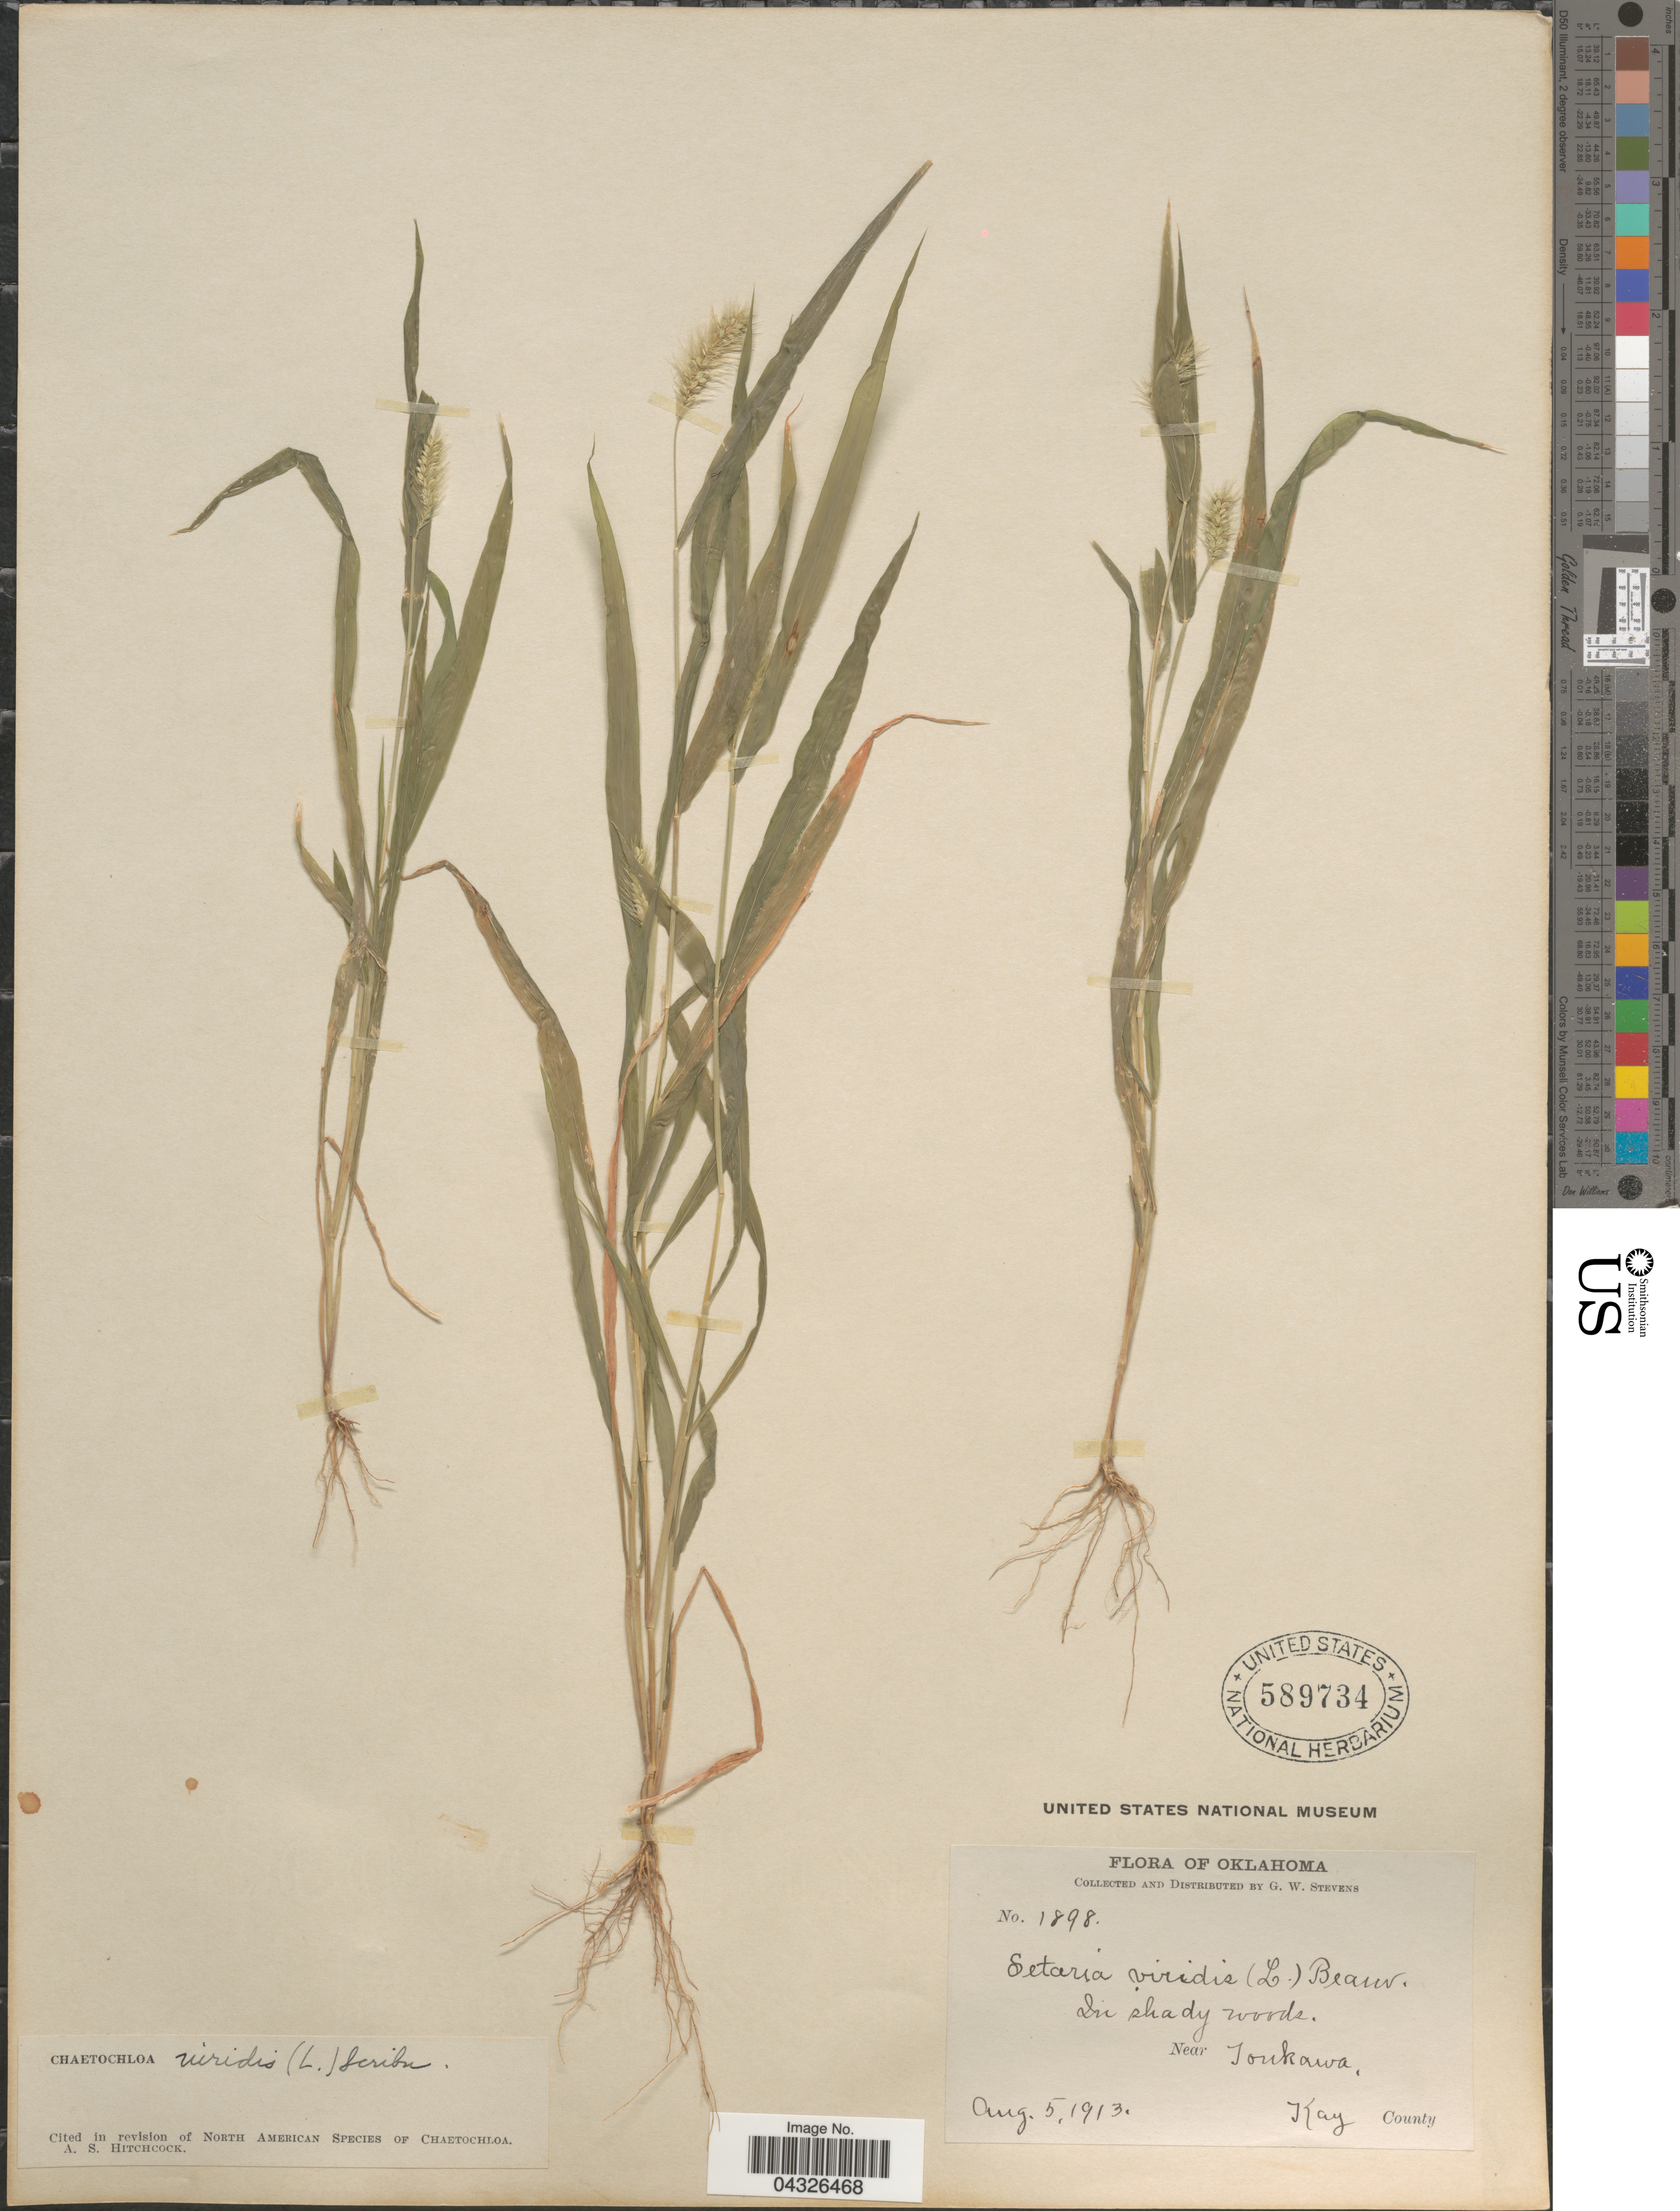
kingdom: Plantae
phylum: Tracheophyta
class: Liliopsida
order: Poales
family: Poaceae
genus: Setaria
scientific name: Setaria viridis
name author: (L.) P. Beauv.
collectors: G. W. Stevens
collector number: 1898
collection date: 1913-08-05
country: United States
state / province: Oklahoma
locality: In shady woods. Near Tonkawa, Kay County.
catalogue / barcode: US 589734